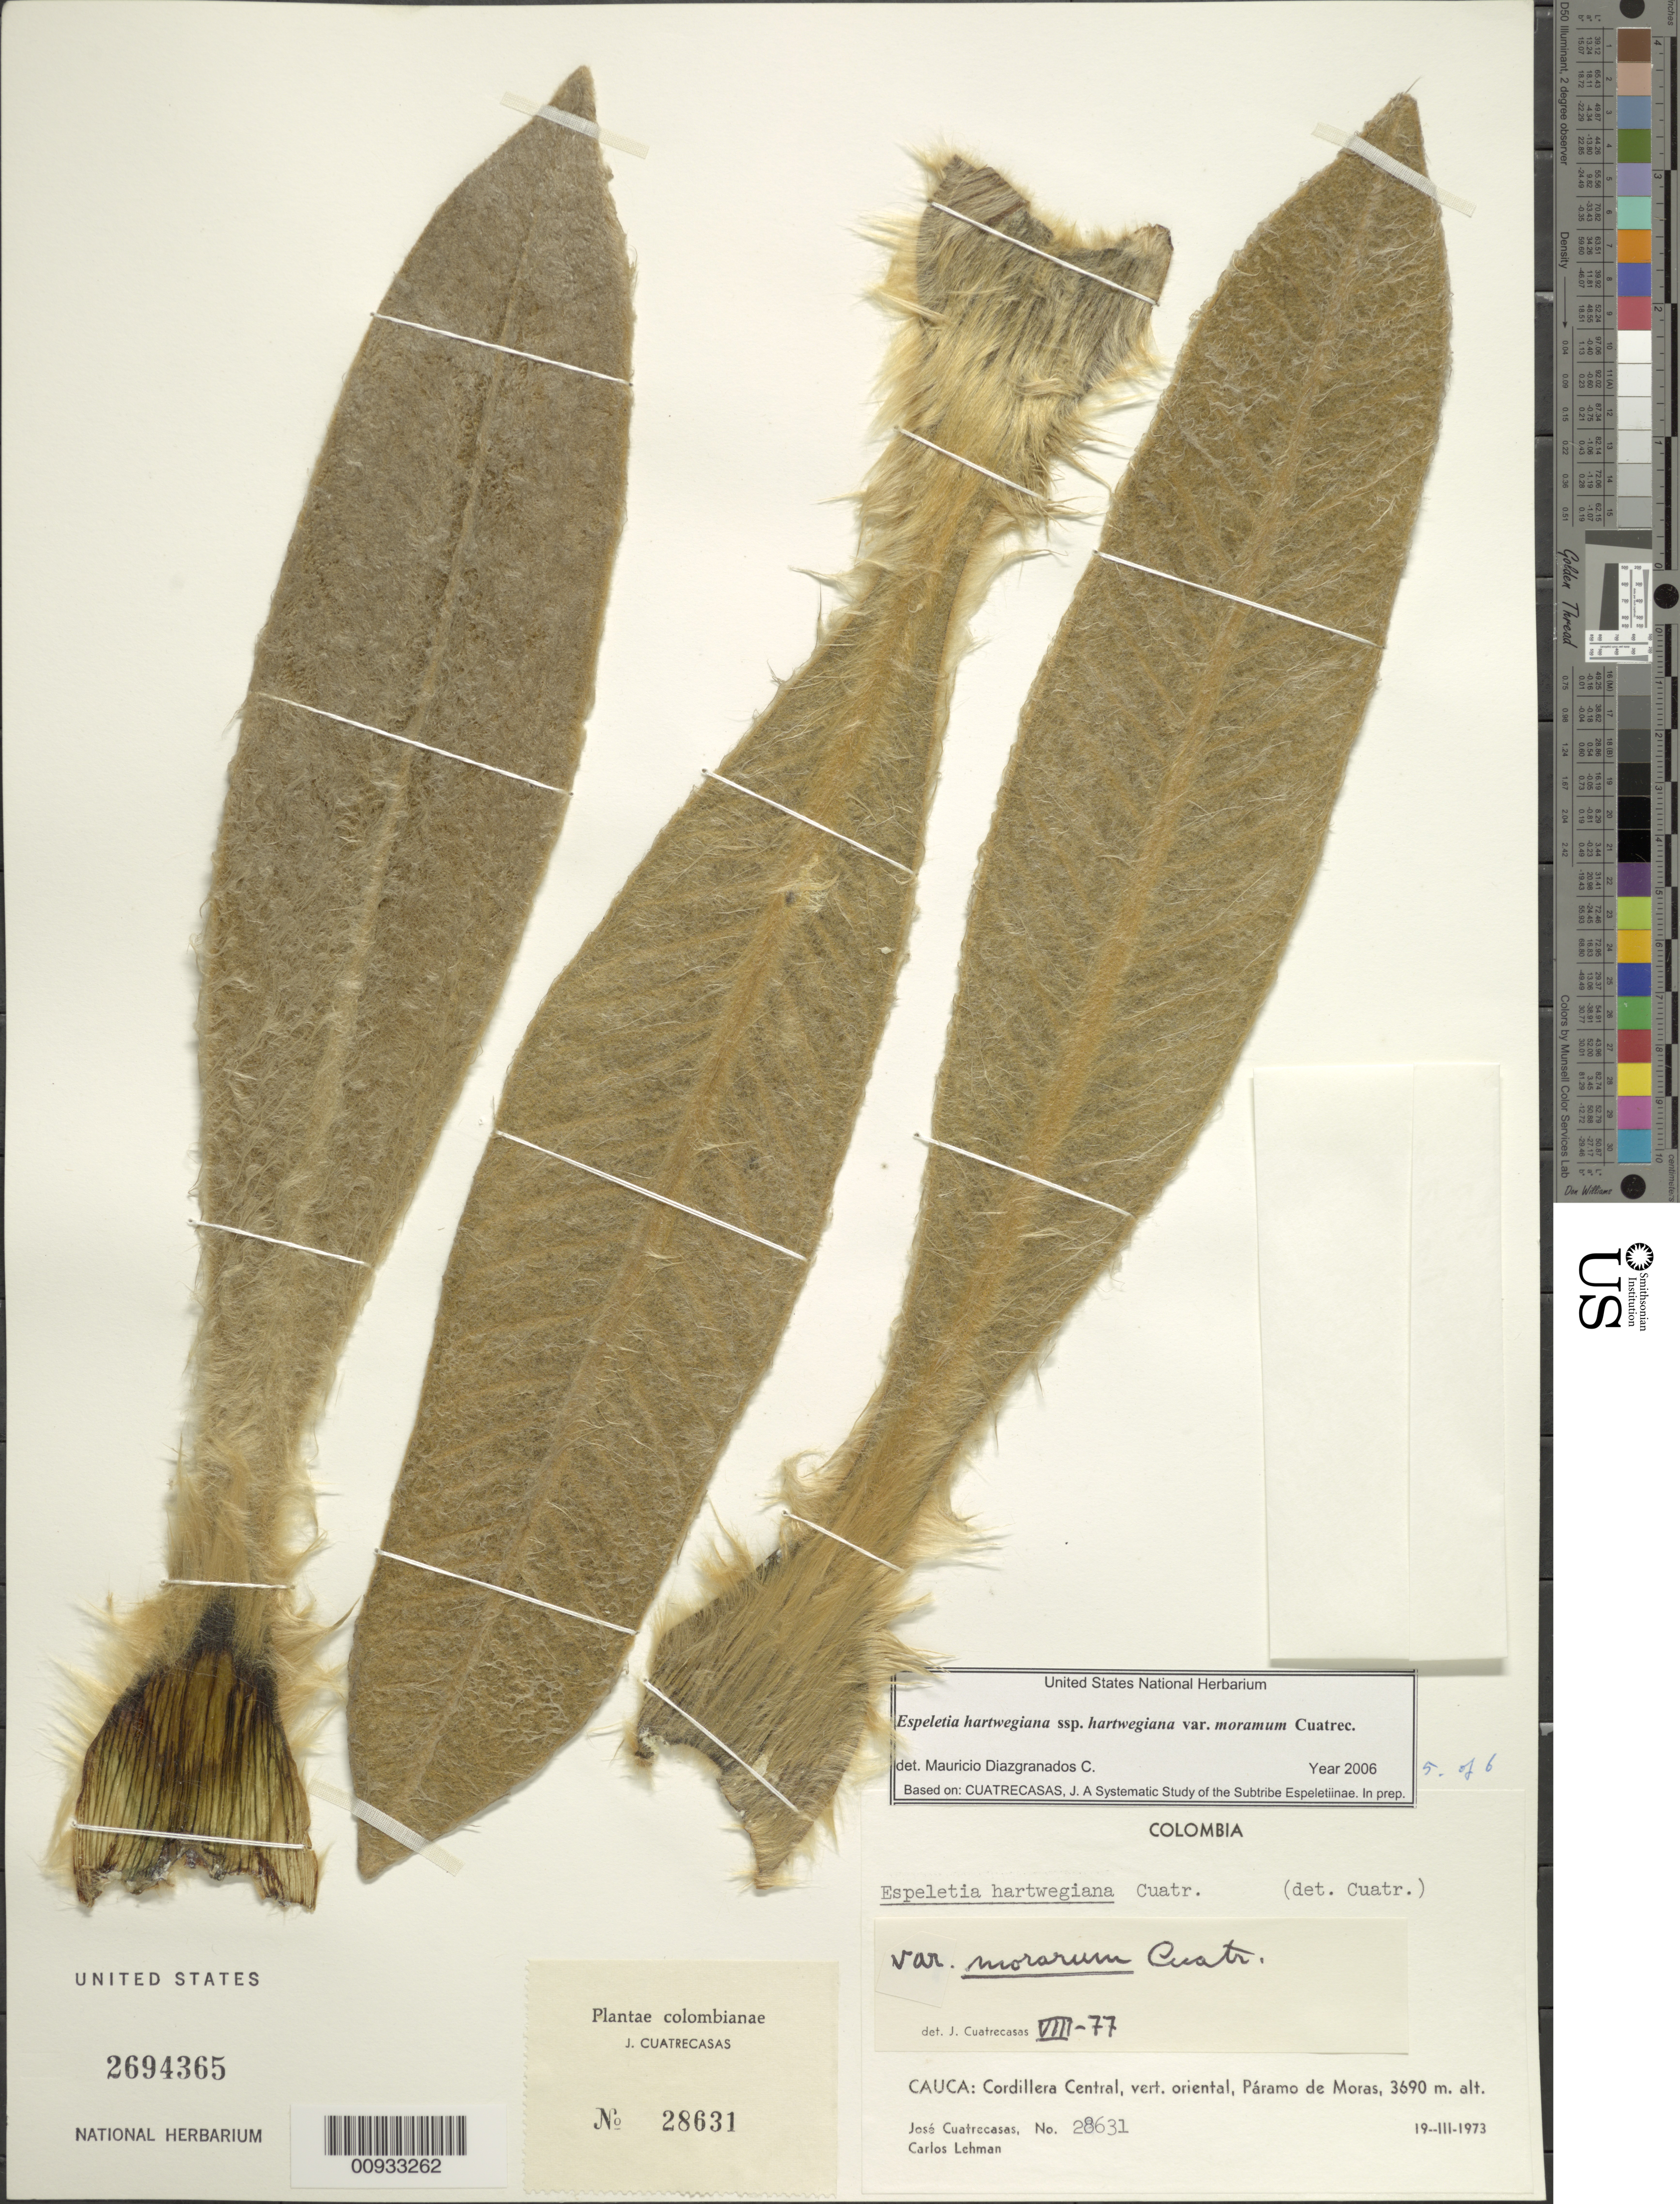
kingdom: Plantae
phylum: Tracheophyta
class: Magnoliopsida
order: Asterales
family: Asteraceae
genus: Espeletia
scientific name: Espeletia hartwegiana var. morarum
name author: Cuatrec.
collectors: J. Cuatrecasas & C. Lehman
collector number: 28631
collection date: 1973-03-19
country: Colombia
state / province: Cauca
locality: Cordillera Central, vert. oriental, Paramo de Moras.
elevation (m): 3690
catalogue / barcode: US 2694365